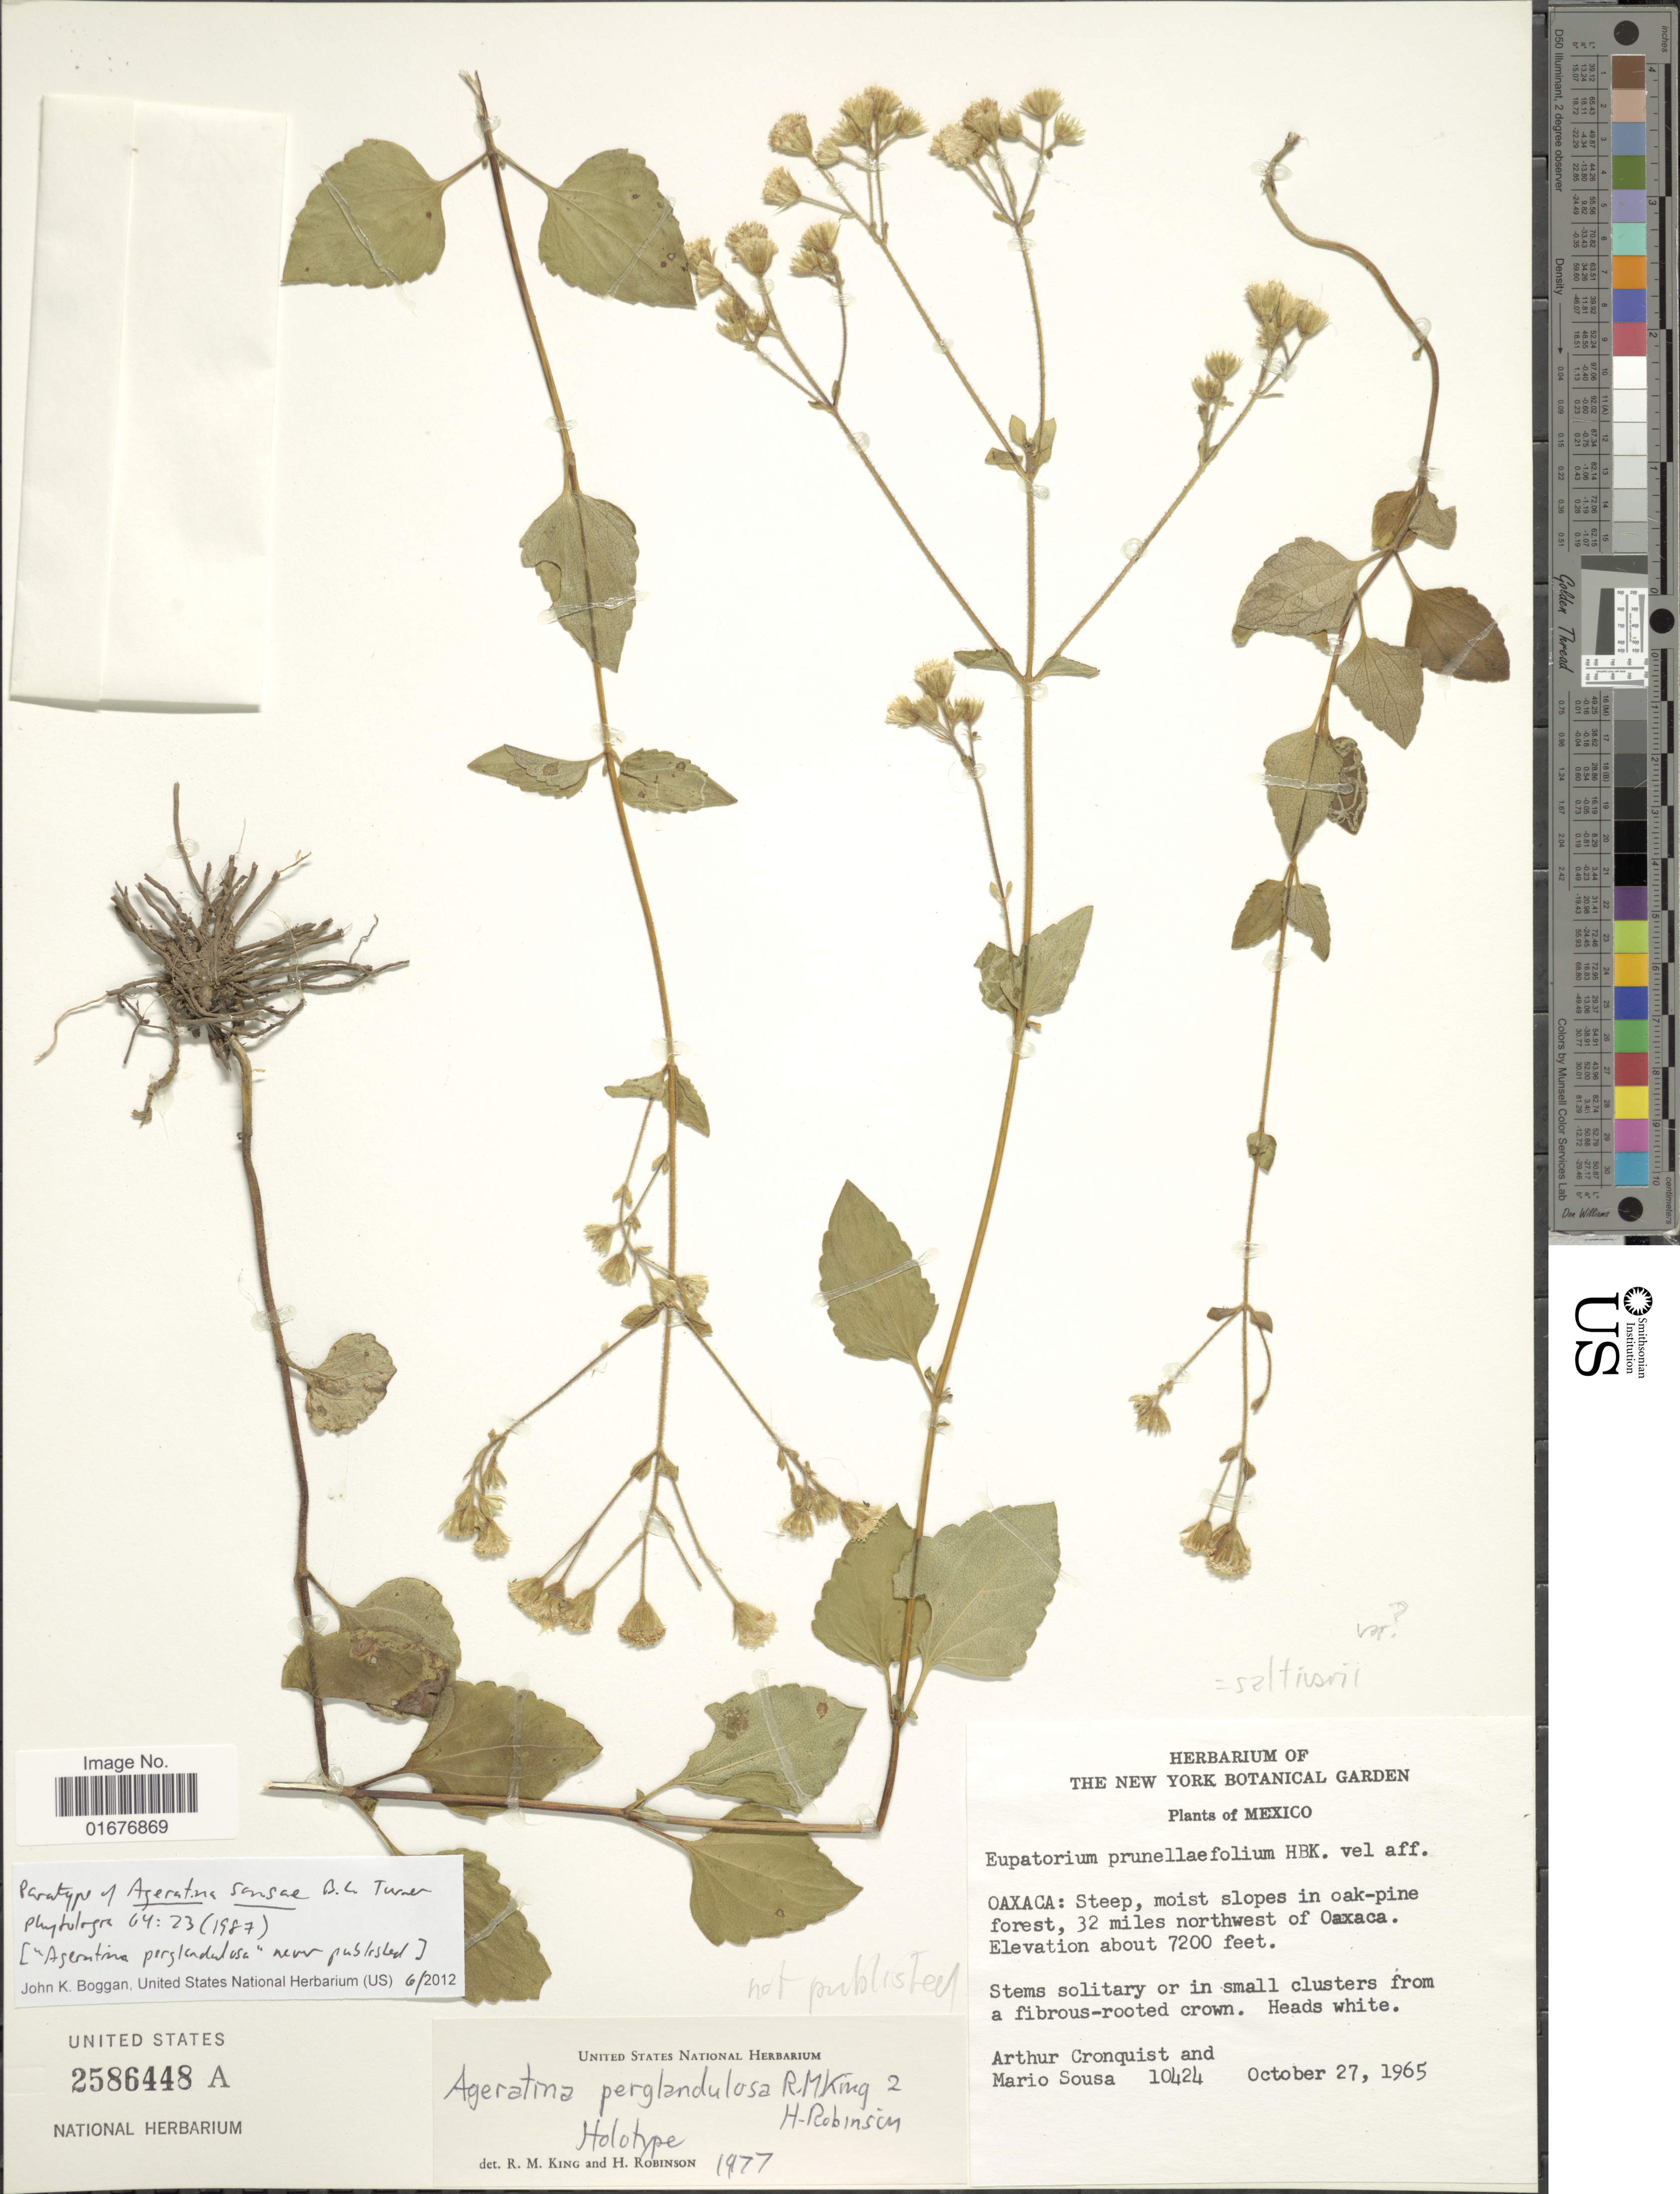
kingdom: Plantae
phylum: Tracheophyta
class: Magnoliopsida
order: Asterales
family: Asteraceae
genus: Ageratina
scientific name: Ageratina sousae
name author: B.L. Turner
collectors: A. J. Cronquist & M. Sousa S.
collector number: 10424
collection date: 1965-10-27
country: Mexico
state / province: Oaxaca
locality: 32 miles northwest of Oaxaca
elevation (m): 2195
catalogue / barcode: US 2586448A